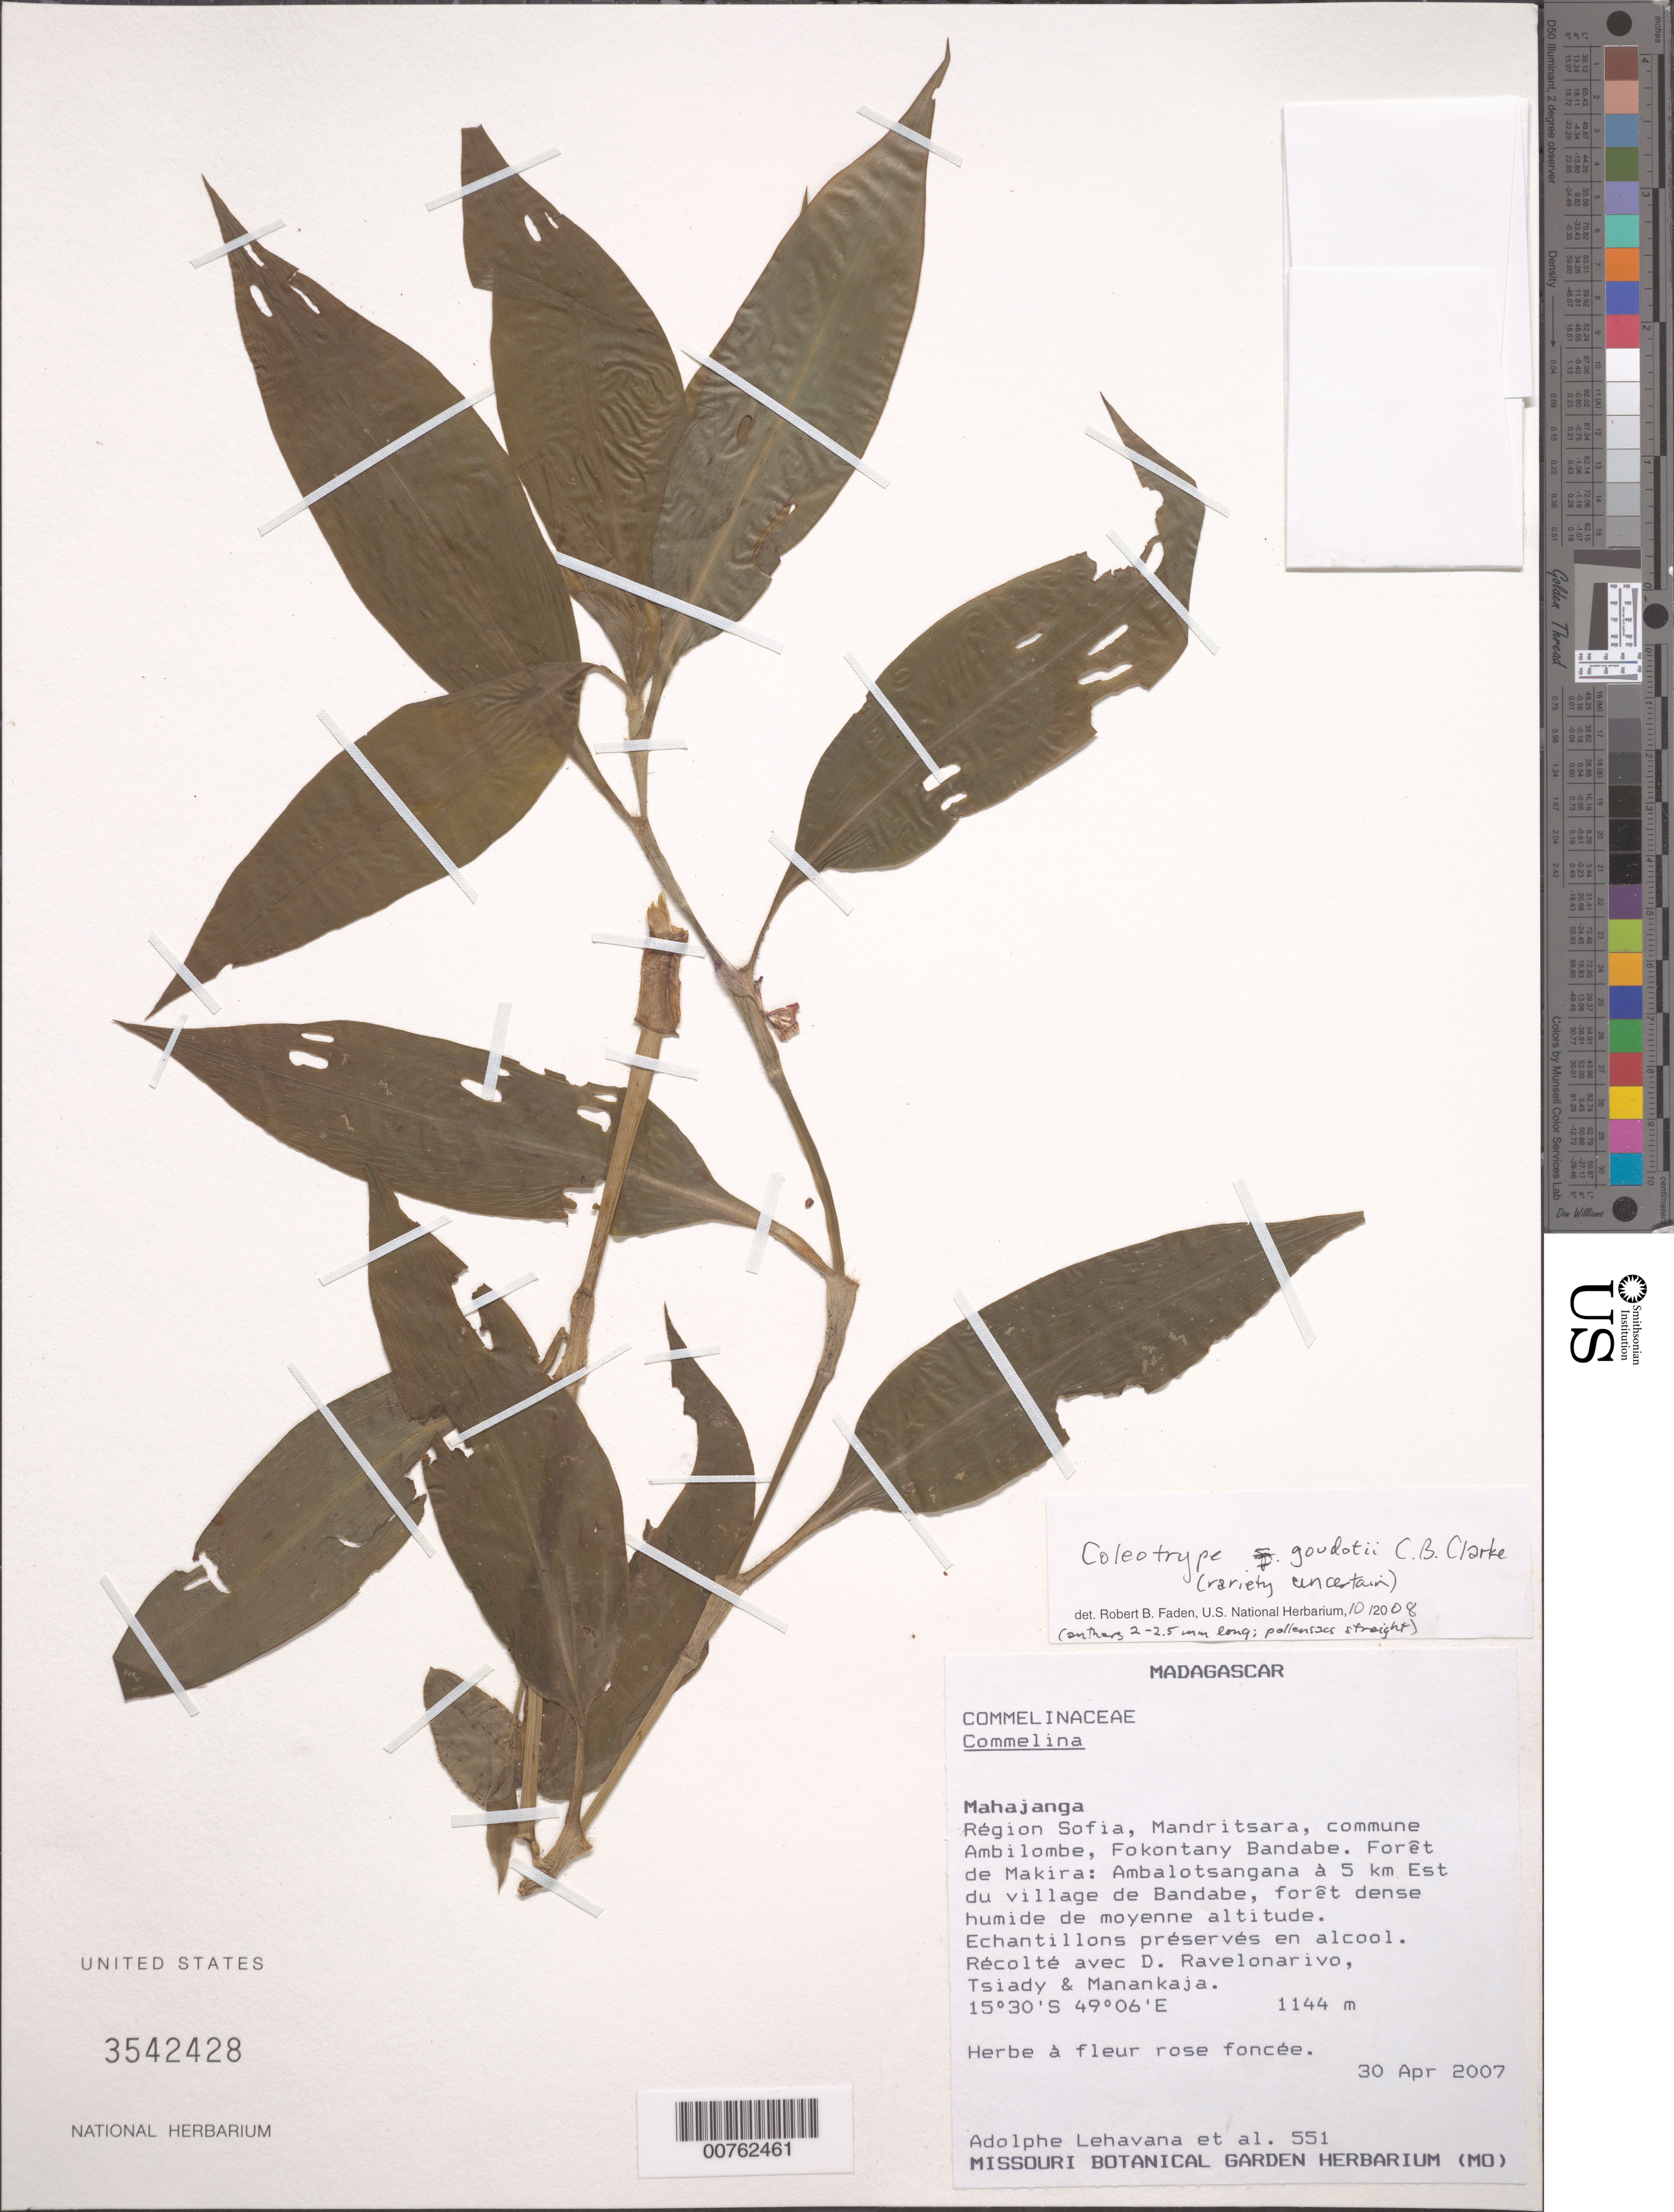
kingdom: Plantae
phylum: Tracheophyta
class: Liliopsida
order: Commelinales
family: Commelinaceae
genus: Coleotrype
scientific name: Coleotrype goudotii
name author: C.B. Clarke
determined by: Faden, Robert B., (US), Smithsonian Institution - National Museum of Natural History (UNITED STATES)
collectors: A. Lehavana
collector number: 551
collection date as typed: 30 Apr 2007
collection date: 2007-04-30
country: Madagascar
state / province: Sofia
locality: Mandritsara, commune Ambilombe, Fokontany Bandabe. Foret de Makira: Ambalotsangana a 5 km Est du villatge de Bandabe, foret dense humide de moyenne altitude. Echantillons preserves en alcool. Recolte avec D. Ravelonarivo, Tsiady & Manankaja.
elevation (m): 1144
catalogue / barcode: US 3542428